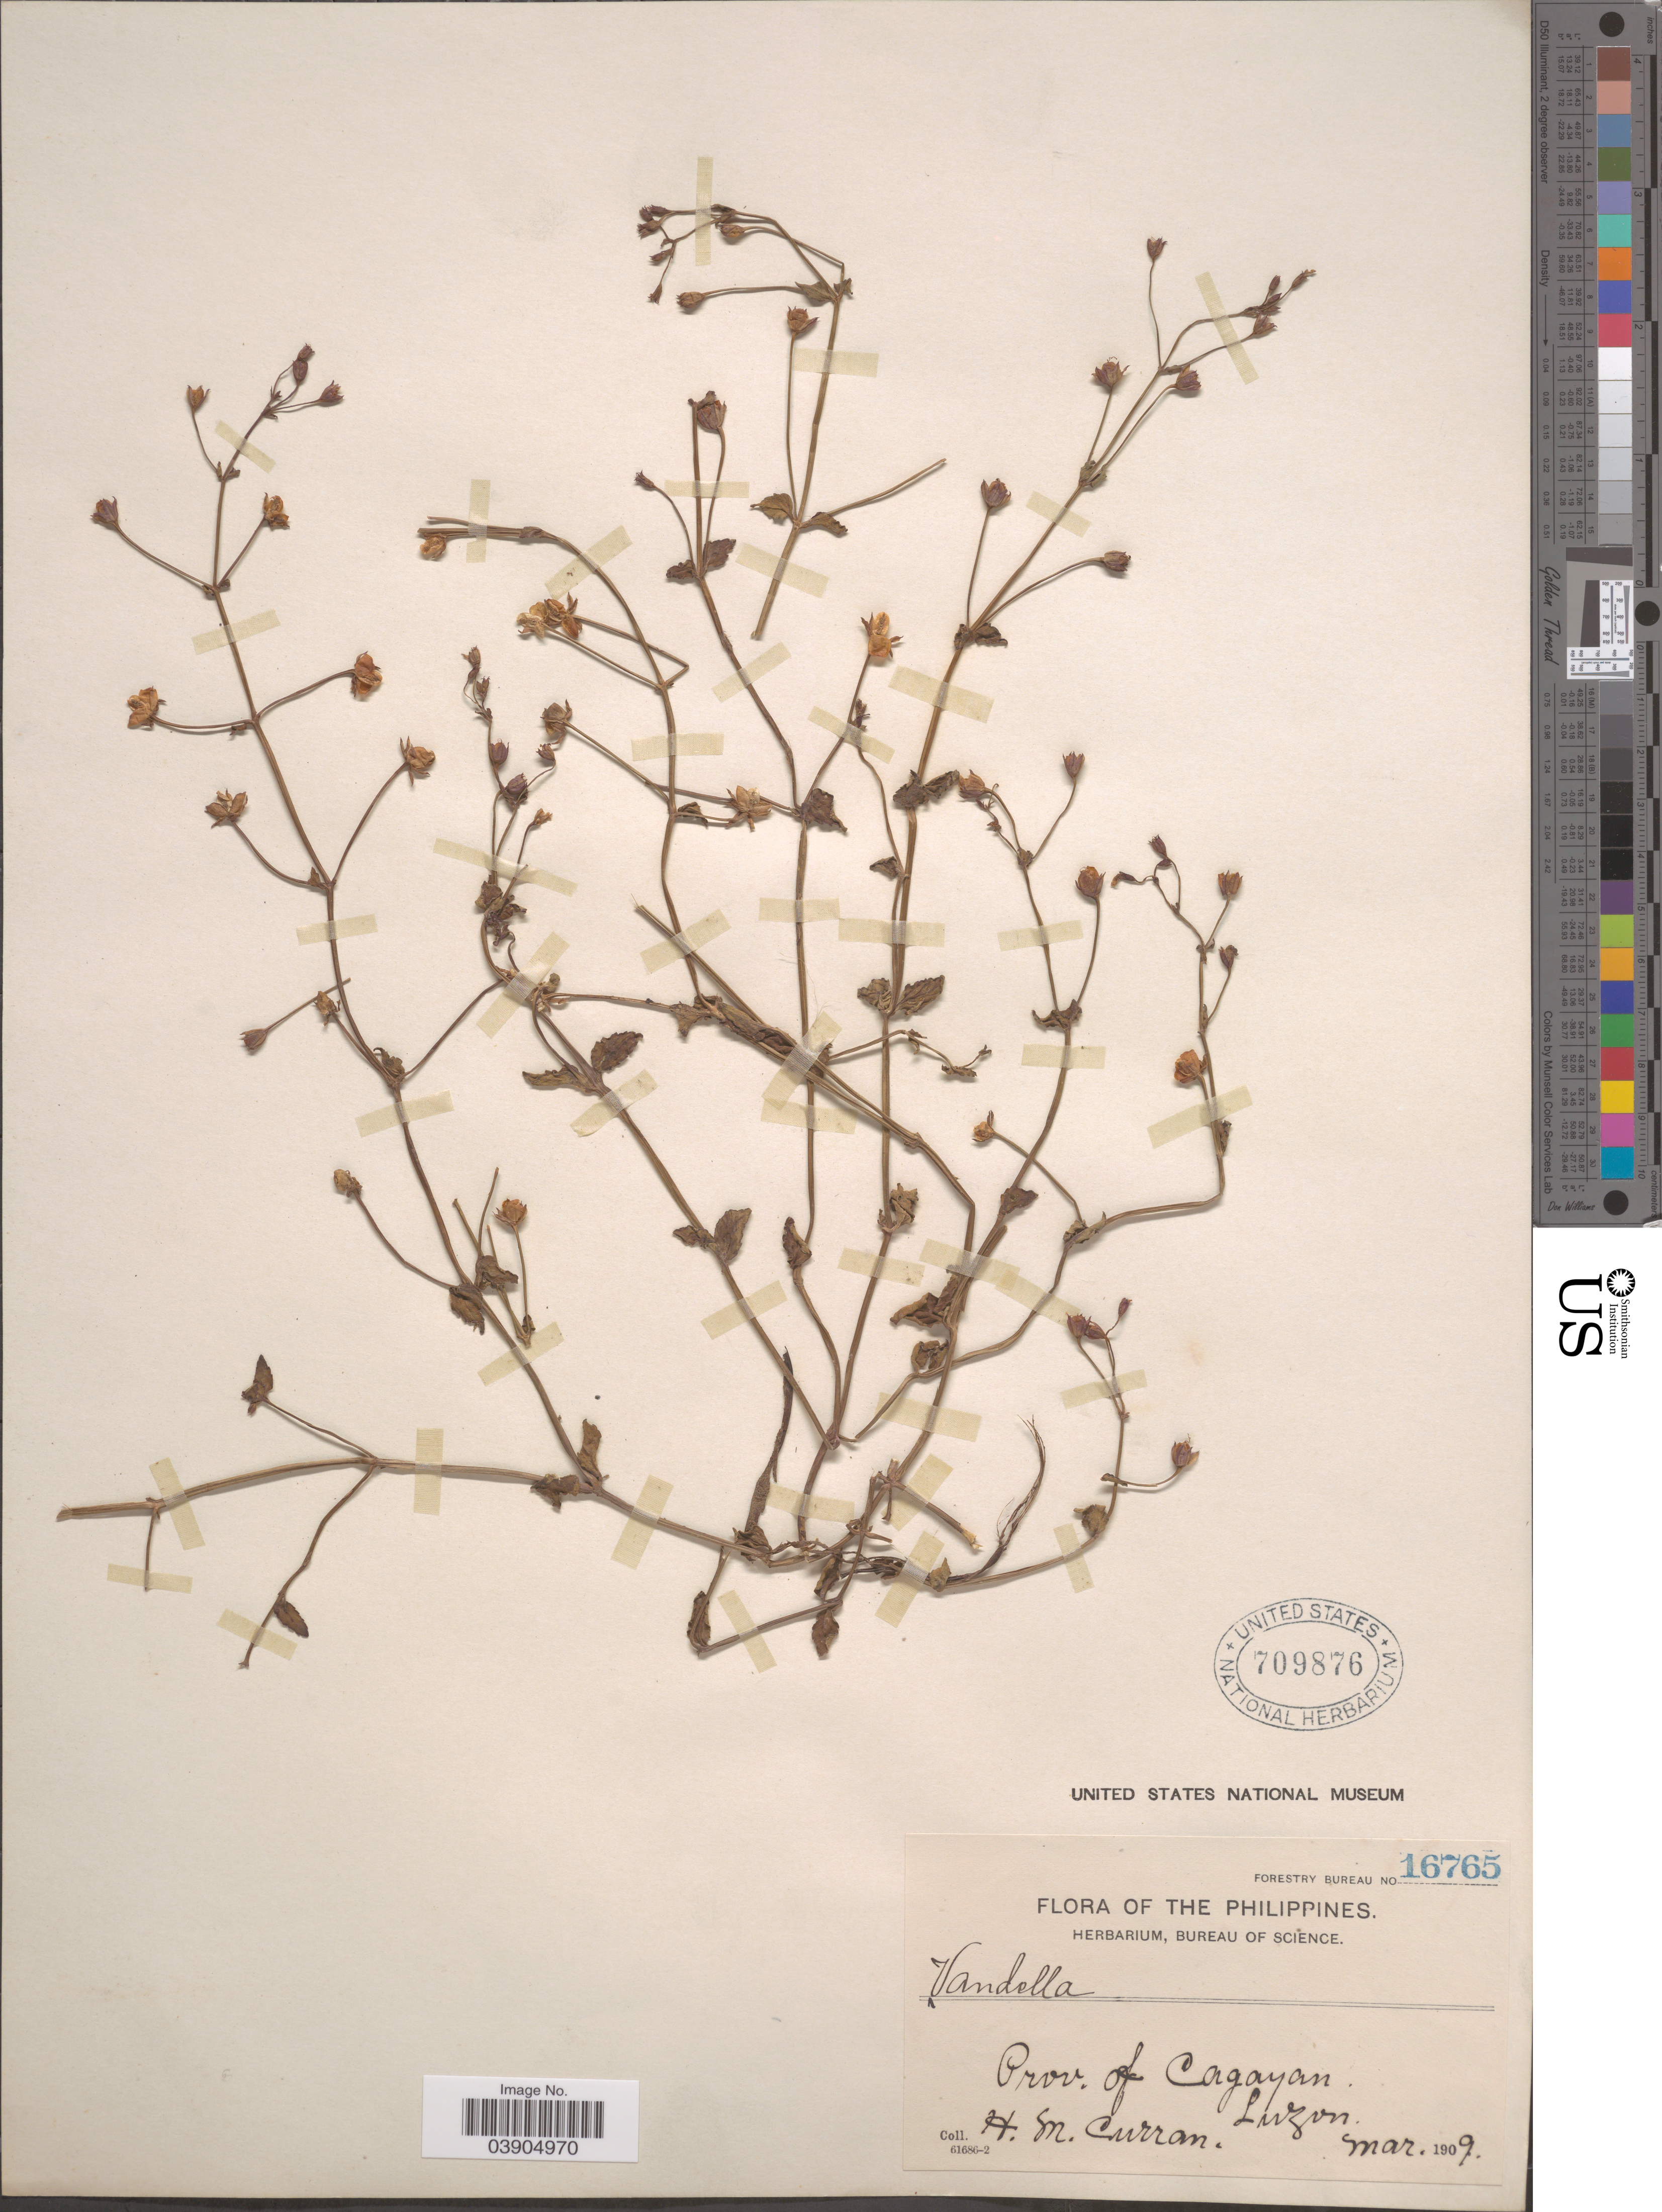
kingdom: Plantae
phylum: Tracheophyta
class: Magnoliopsida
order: Lamiales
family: Linderniaceae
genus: Lindernia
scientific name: Lindernia crustacea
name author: (L.) F. Muell.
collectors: H. M. Curran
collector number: Forestry Bureau 16765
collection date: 1909-03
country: Philippines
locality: Province of Cagayan, Luzon.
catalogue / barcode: US 709876